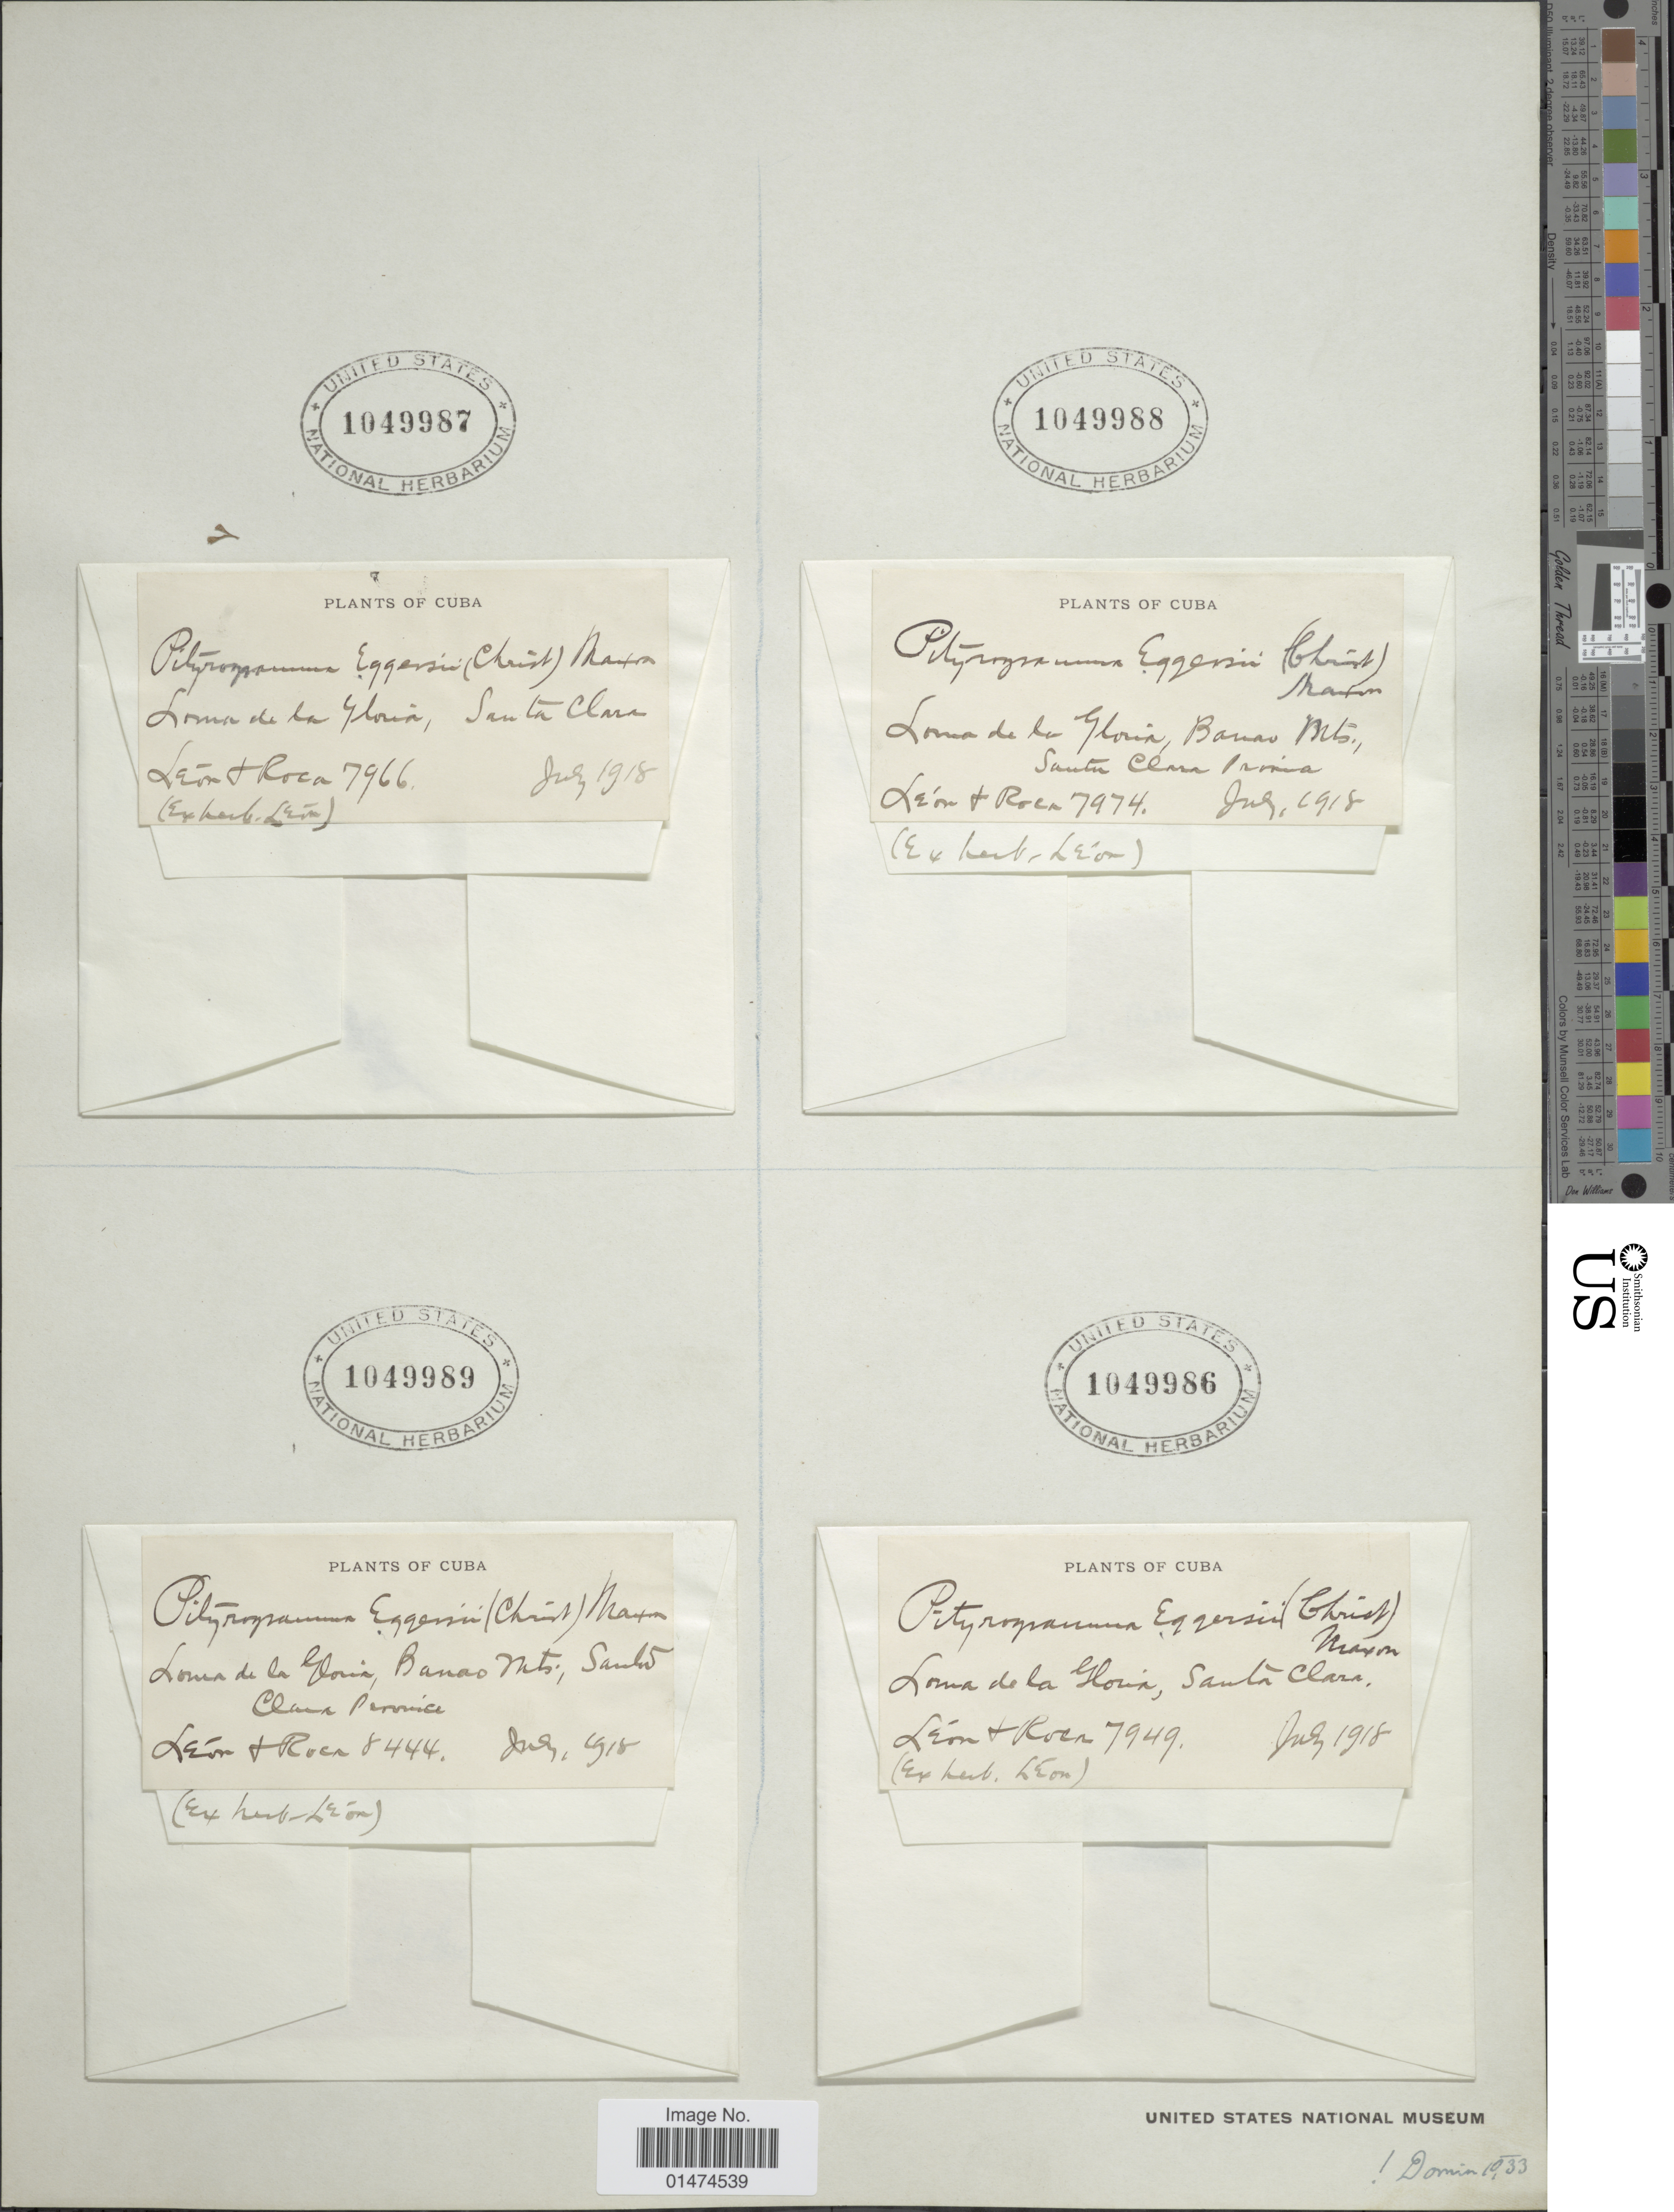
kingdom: Plantae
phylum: Tracheophyta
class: Polypodiopsida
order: Polypodiales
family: Pteridaceae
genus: Pityrogramma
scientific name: Pityrogramma eggersii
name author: (Christ) Maxon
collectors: Bro. León & M. Roca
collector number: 7974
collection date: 1918-07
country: Cuba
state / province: Las Villas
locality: Loma de la Gloria, Banao Mts. Santa Clara prov.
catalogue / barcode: US 1049988-2